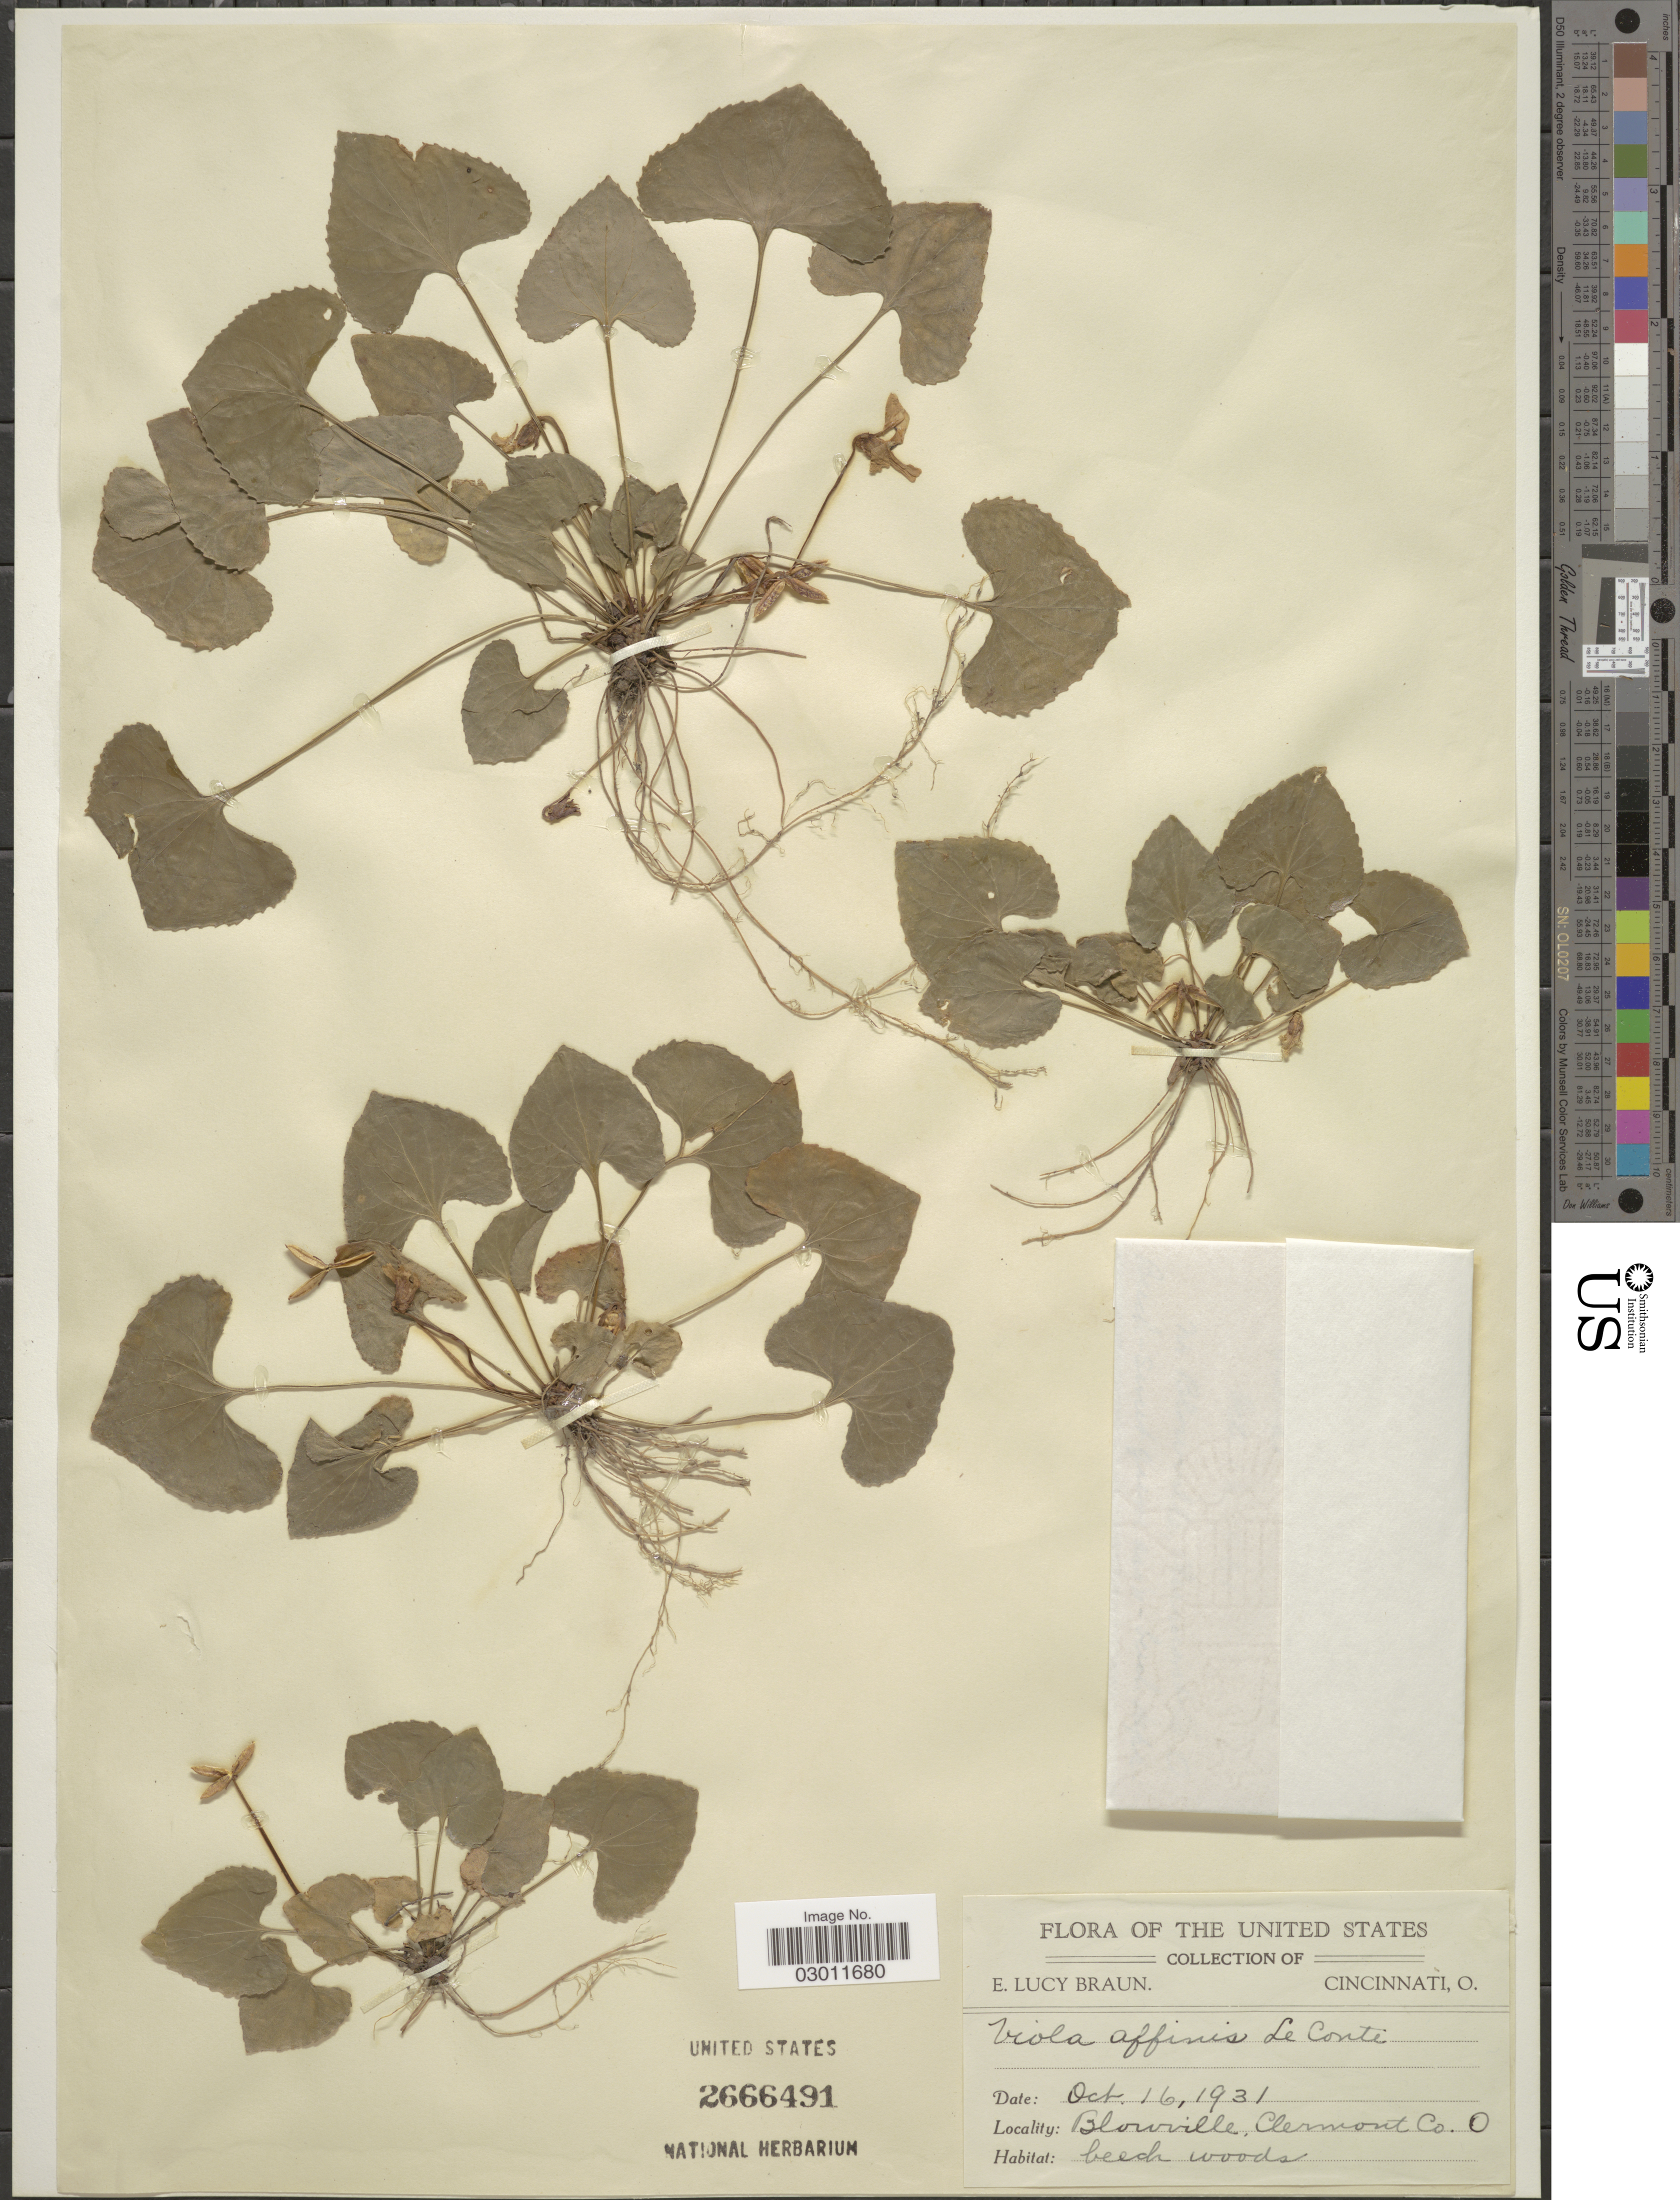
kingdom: Plantae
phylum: Tracheophyta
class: Magnoliopsida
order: Malpighiales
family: Violaceae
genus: Viola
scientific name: Viola affinis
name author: LeConte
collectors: E. L. Braun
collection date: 1931-10-16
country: United States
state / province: Ohio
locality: Blowville, Clermont Co.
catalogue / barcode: US 2666491